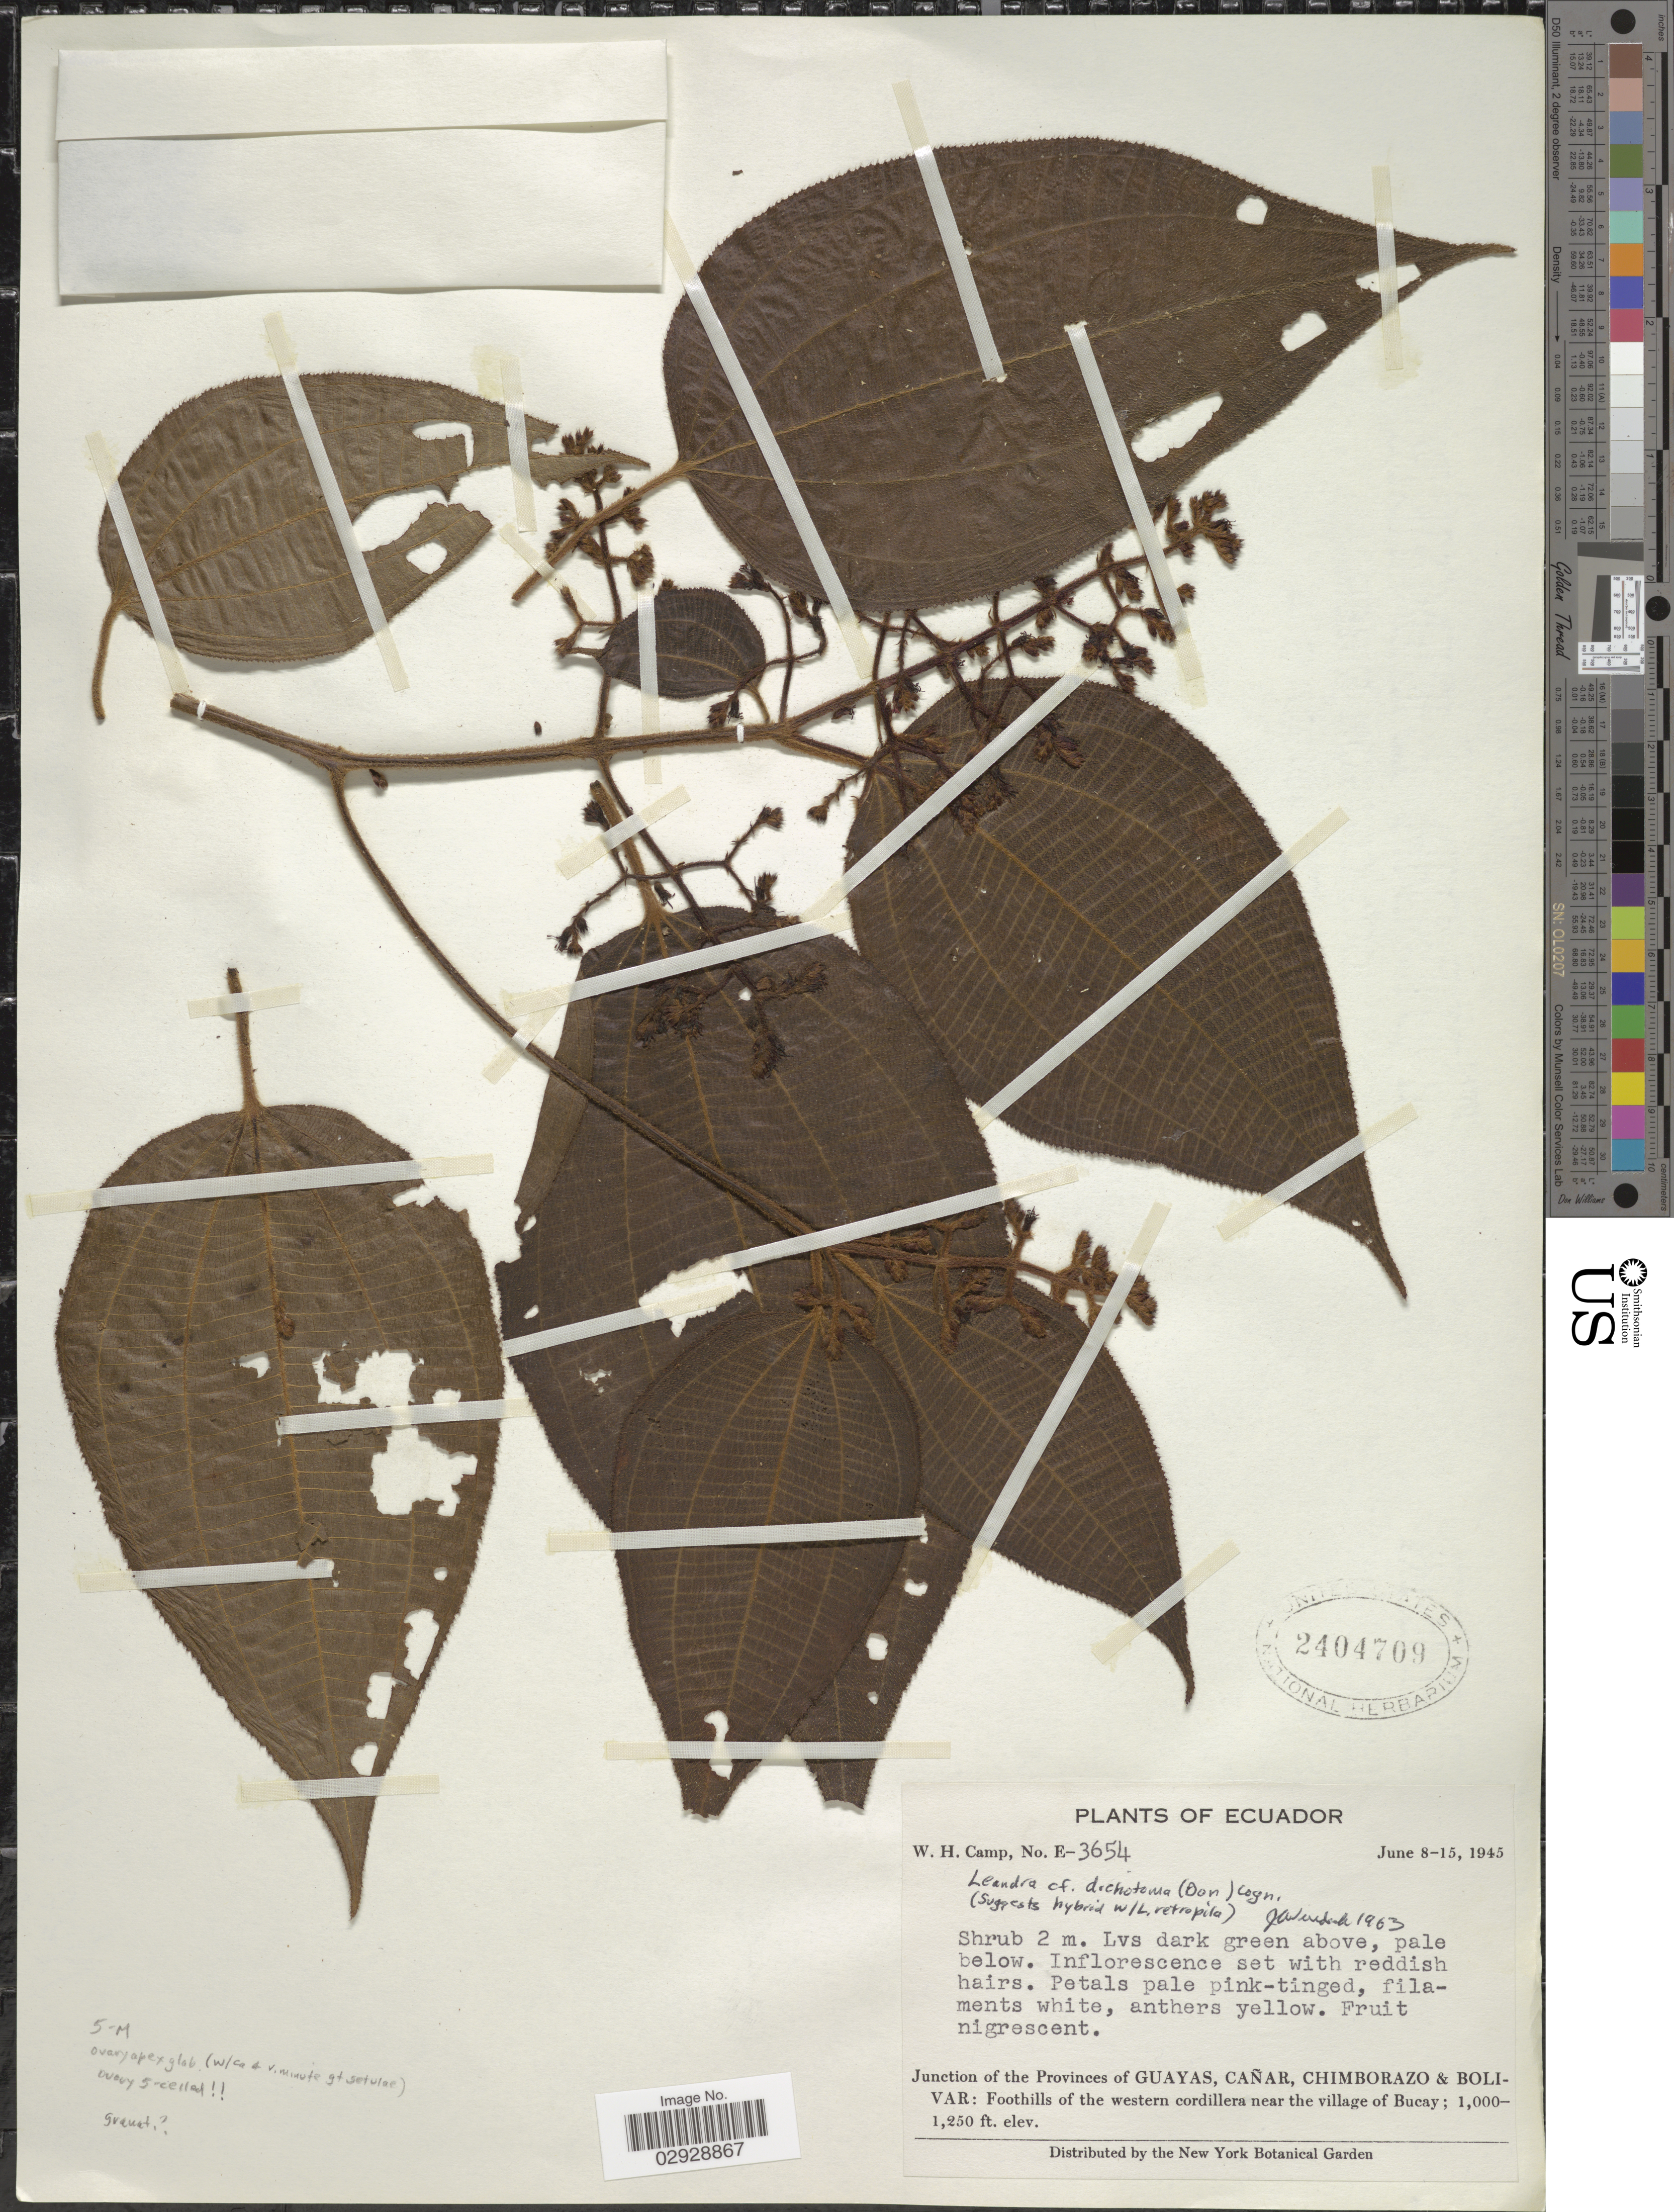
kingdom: Plantae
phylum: Tracheophyta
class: Magnoliopsida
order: Myrtales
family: Melastomataceae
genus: Leandra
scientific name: Leandra dichotoma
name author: (D. Don) Cogn.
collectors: W. H. Camp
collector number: E-3654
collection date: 1945-06-08/1945-06-15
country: Ecuador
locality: Junction of the Provinces of Guayas, Cañar, Chimborazo & Bolivar: Foothills of the western cordillera near the village of Bucay.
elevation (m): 305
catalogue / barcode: US 2404709